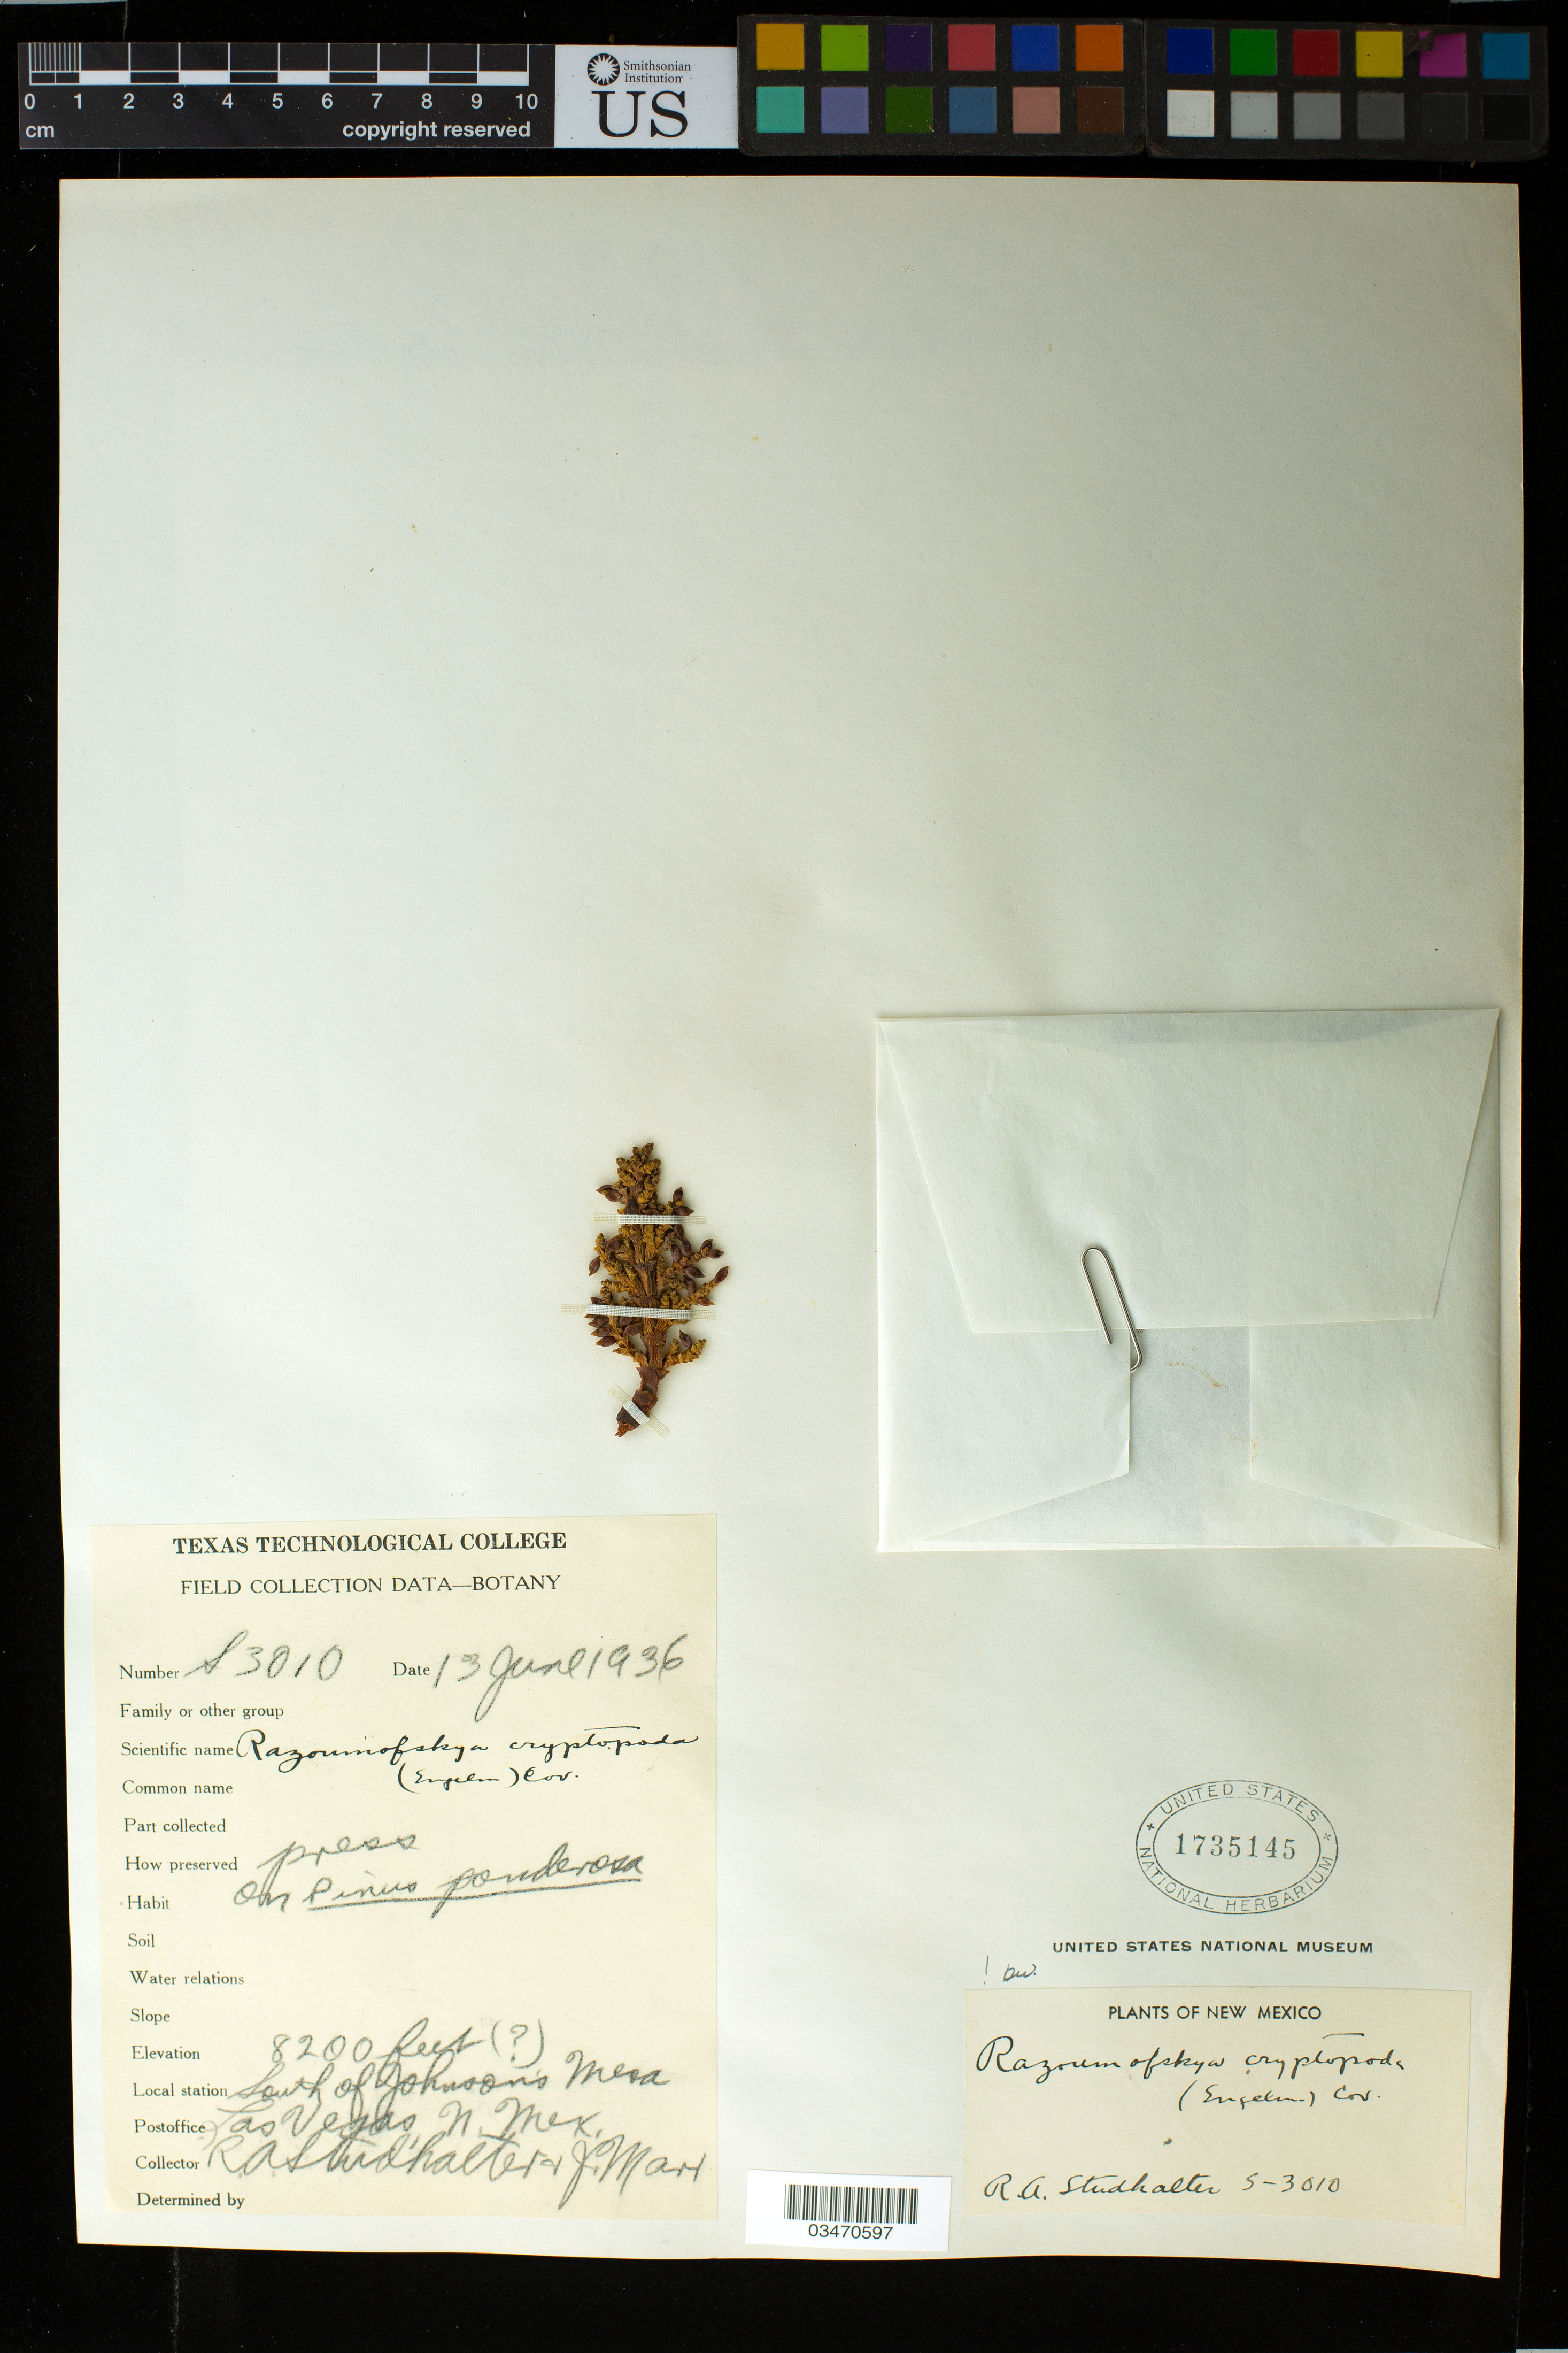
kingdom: Plantae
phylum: Tracheophyta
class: Magnoliopsida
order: Santalales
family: Viscaceae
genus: Arceuthobium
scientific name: Arceuthobium vaginatum f. cryptopodum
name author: (Engelm.) L.S. Gill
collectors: R. Studhalter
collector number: S3010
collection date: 1936-06-13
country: United States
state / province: New Mexico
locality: S of Johnson's Mesa, Las Vegas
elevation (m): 2499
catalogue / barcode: US 1735145